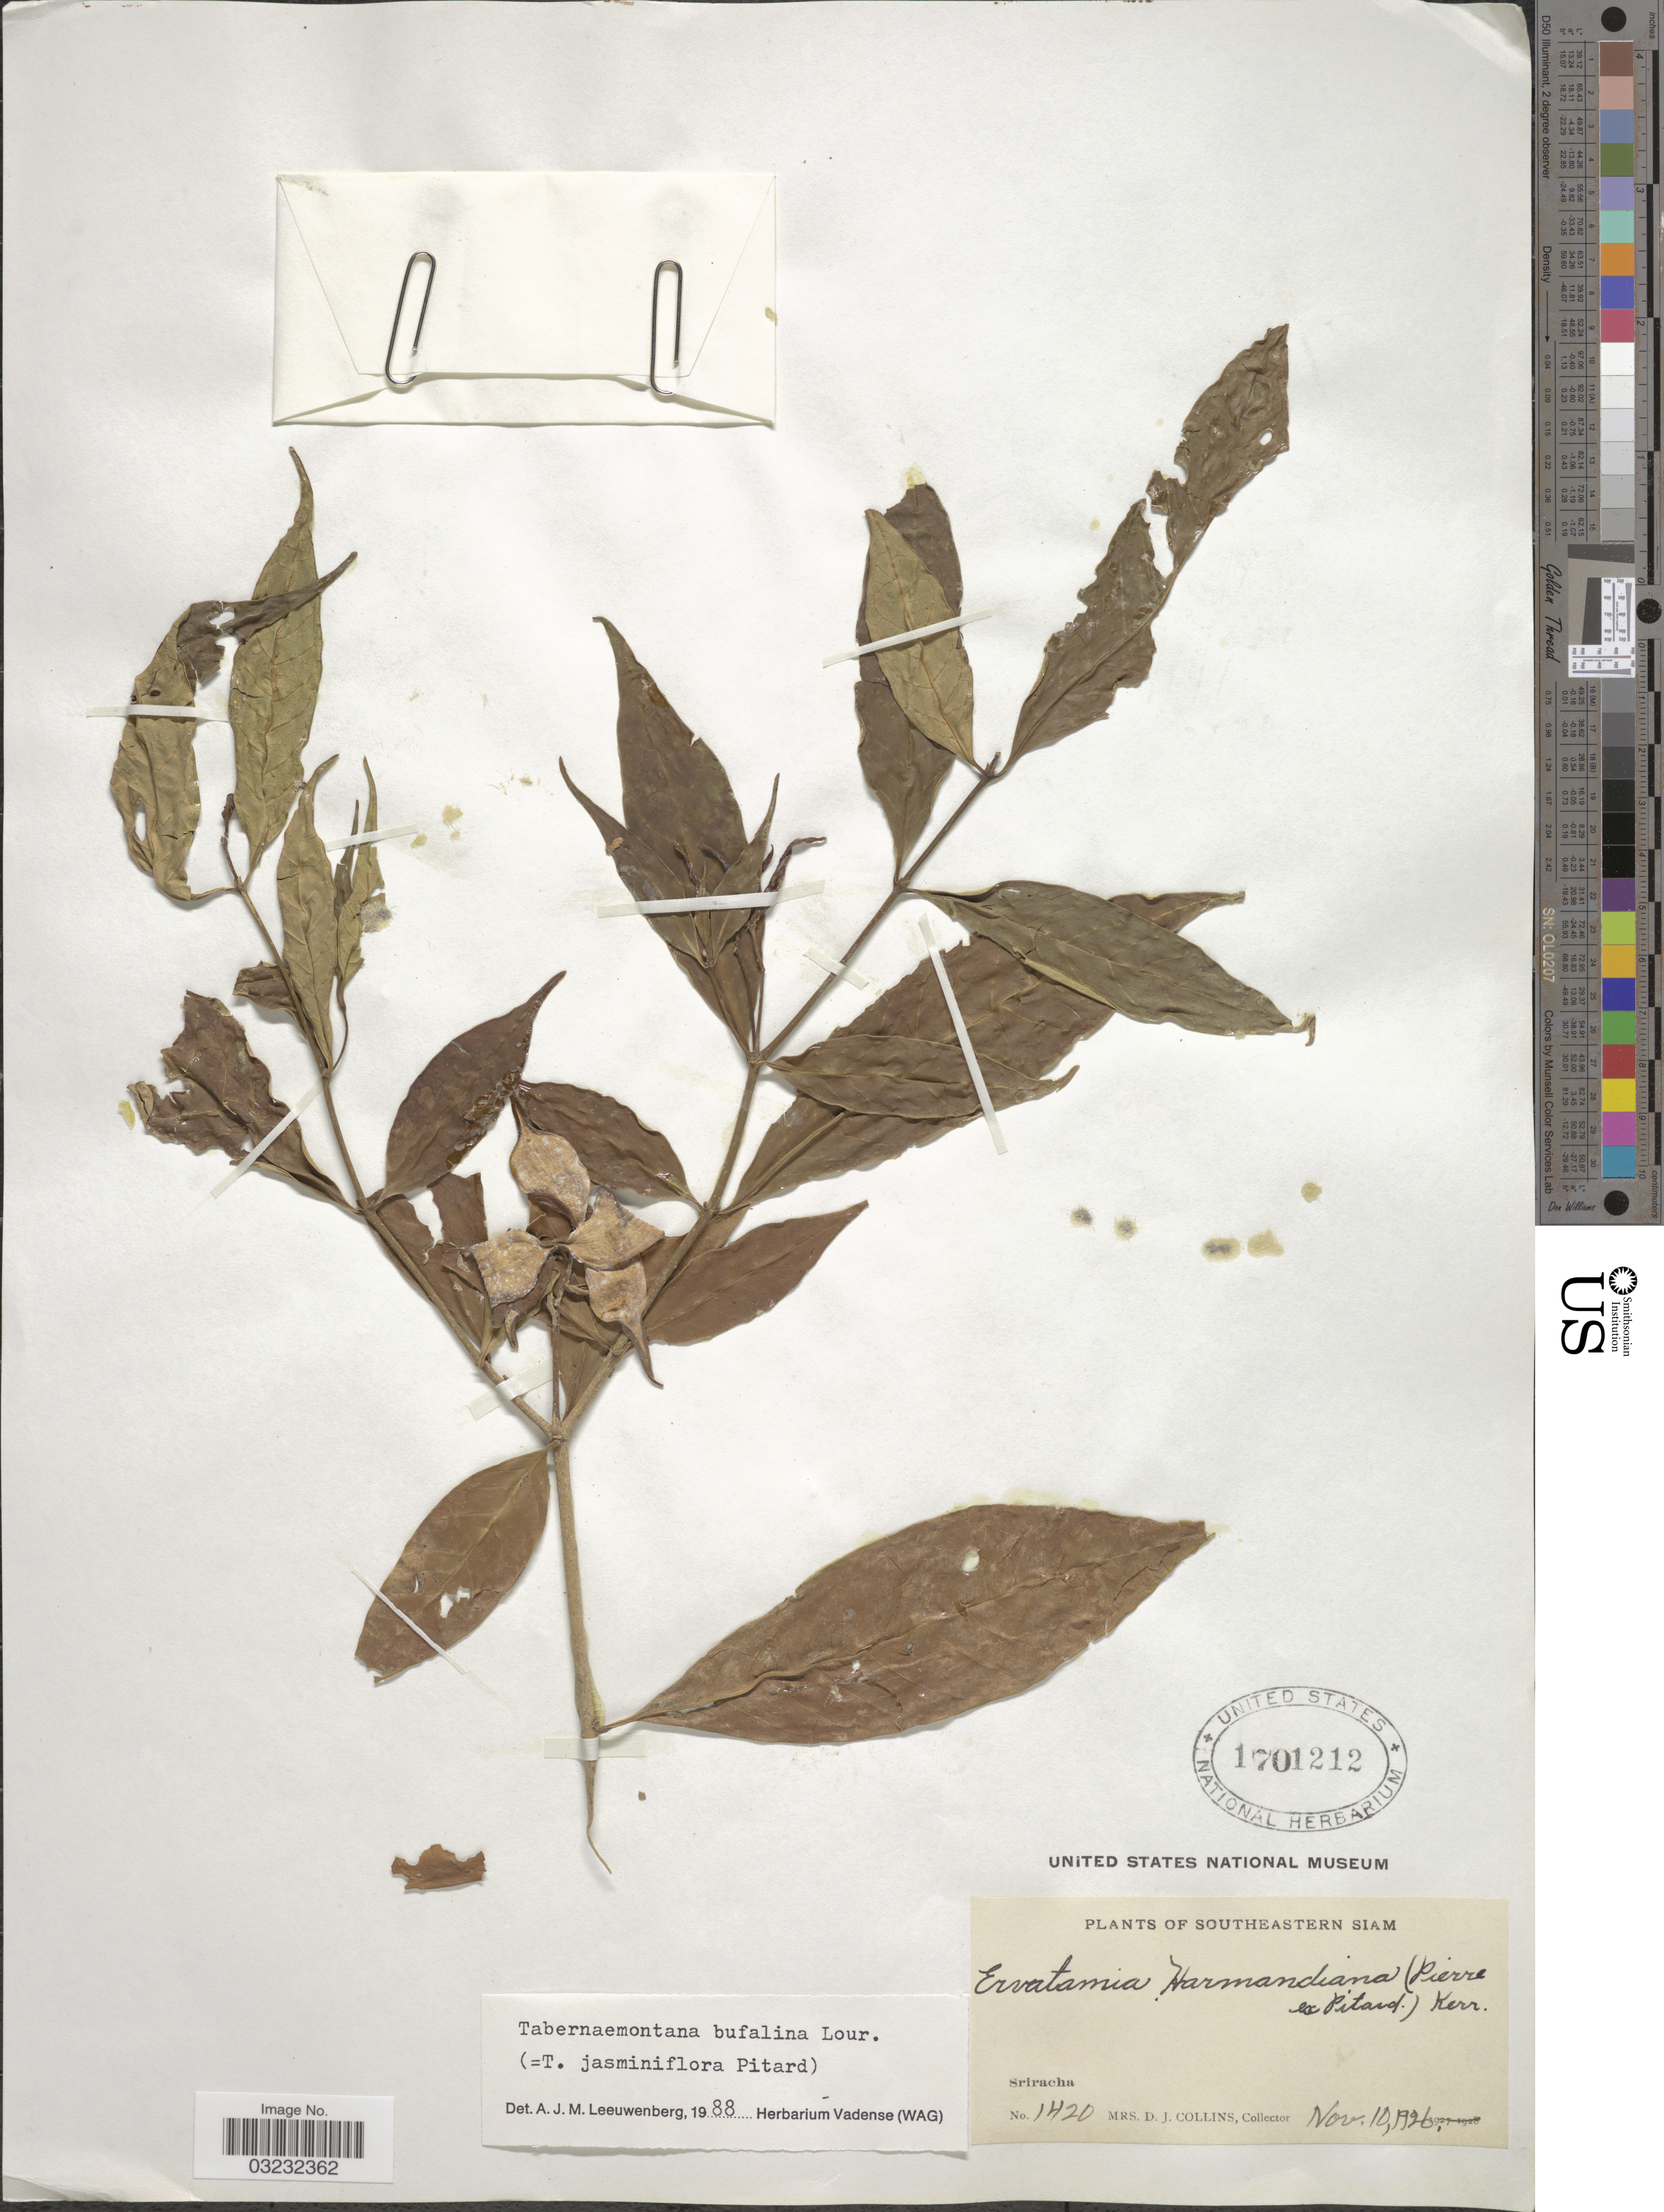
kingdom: Plantae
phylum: Tracheophyta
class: Magnoliopsida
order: Gentianales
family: Apocynaceae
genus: Tabernaemontana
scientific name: Tabernaemontana bufalina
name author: Lour.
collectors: Mrs. D. J. Collins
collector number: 1420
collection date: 1926-11-10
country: Thailand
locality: Southeastern Siam, Sriracha.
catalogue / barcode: US 1701212